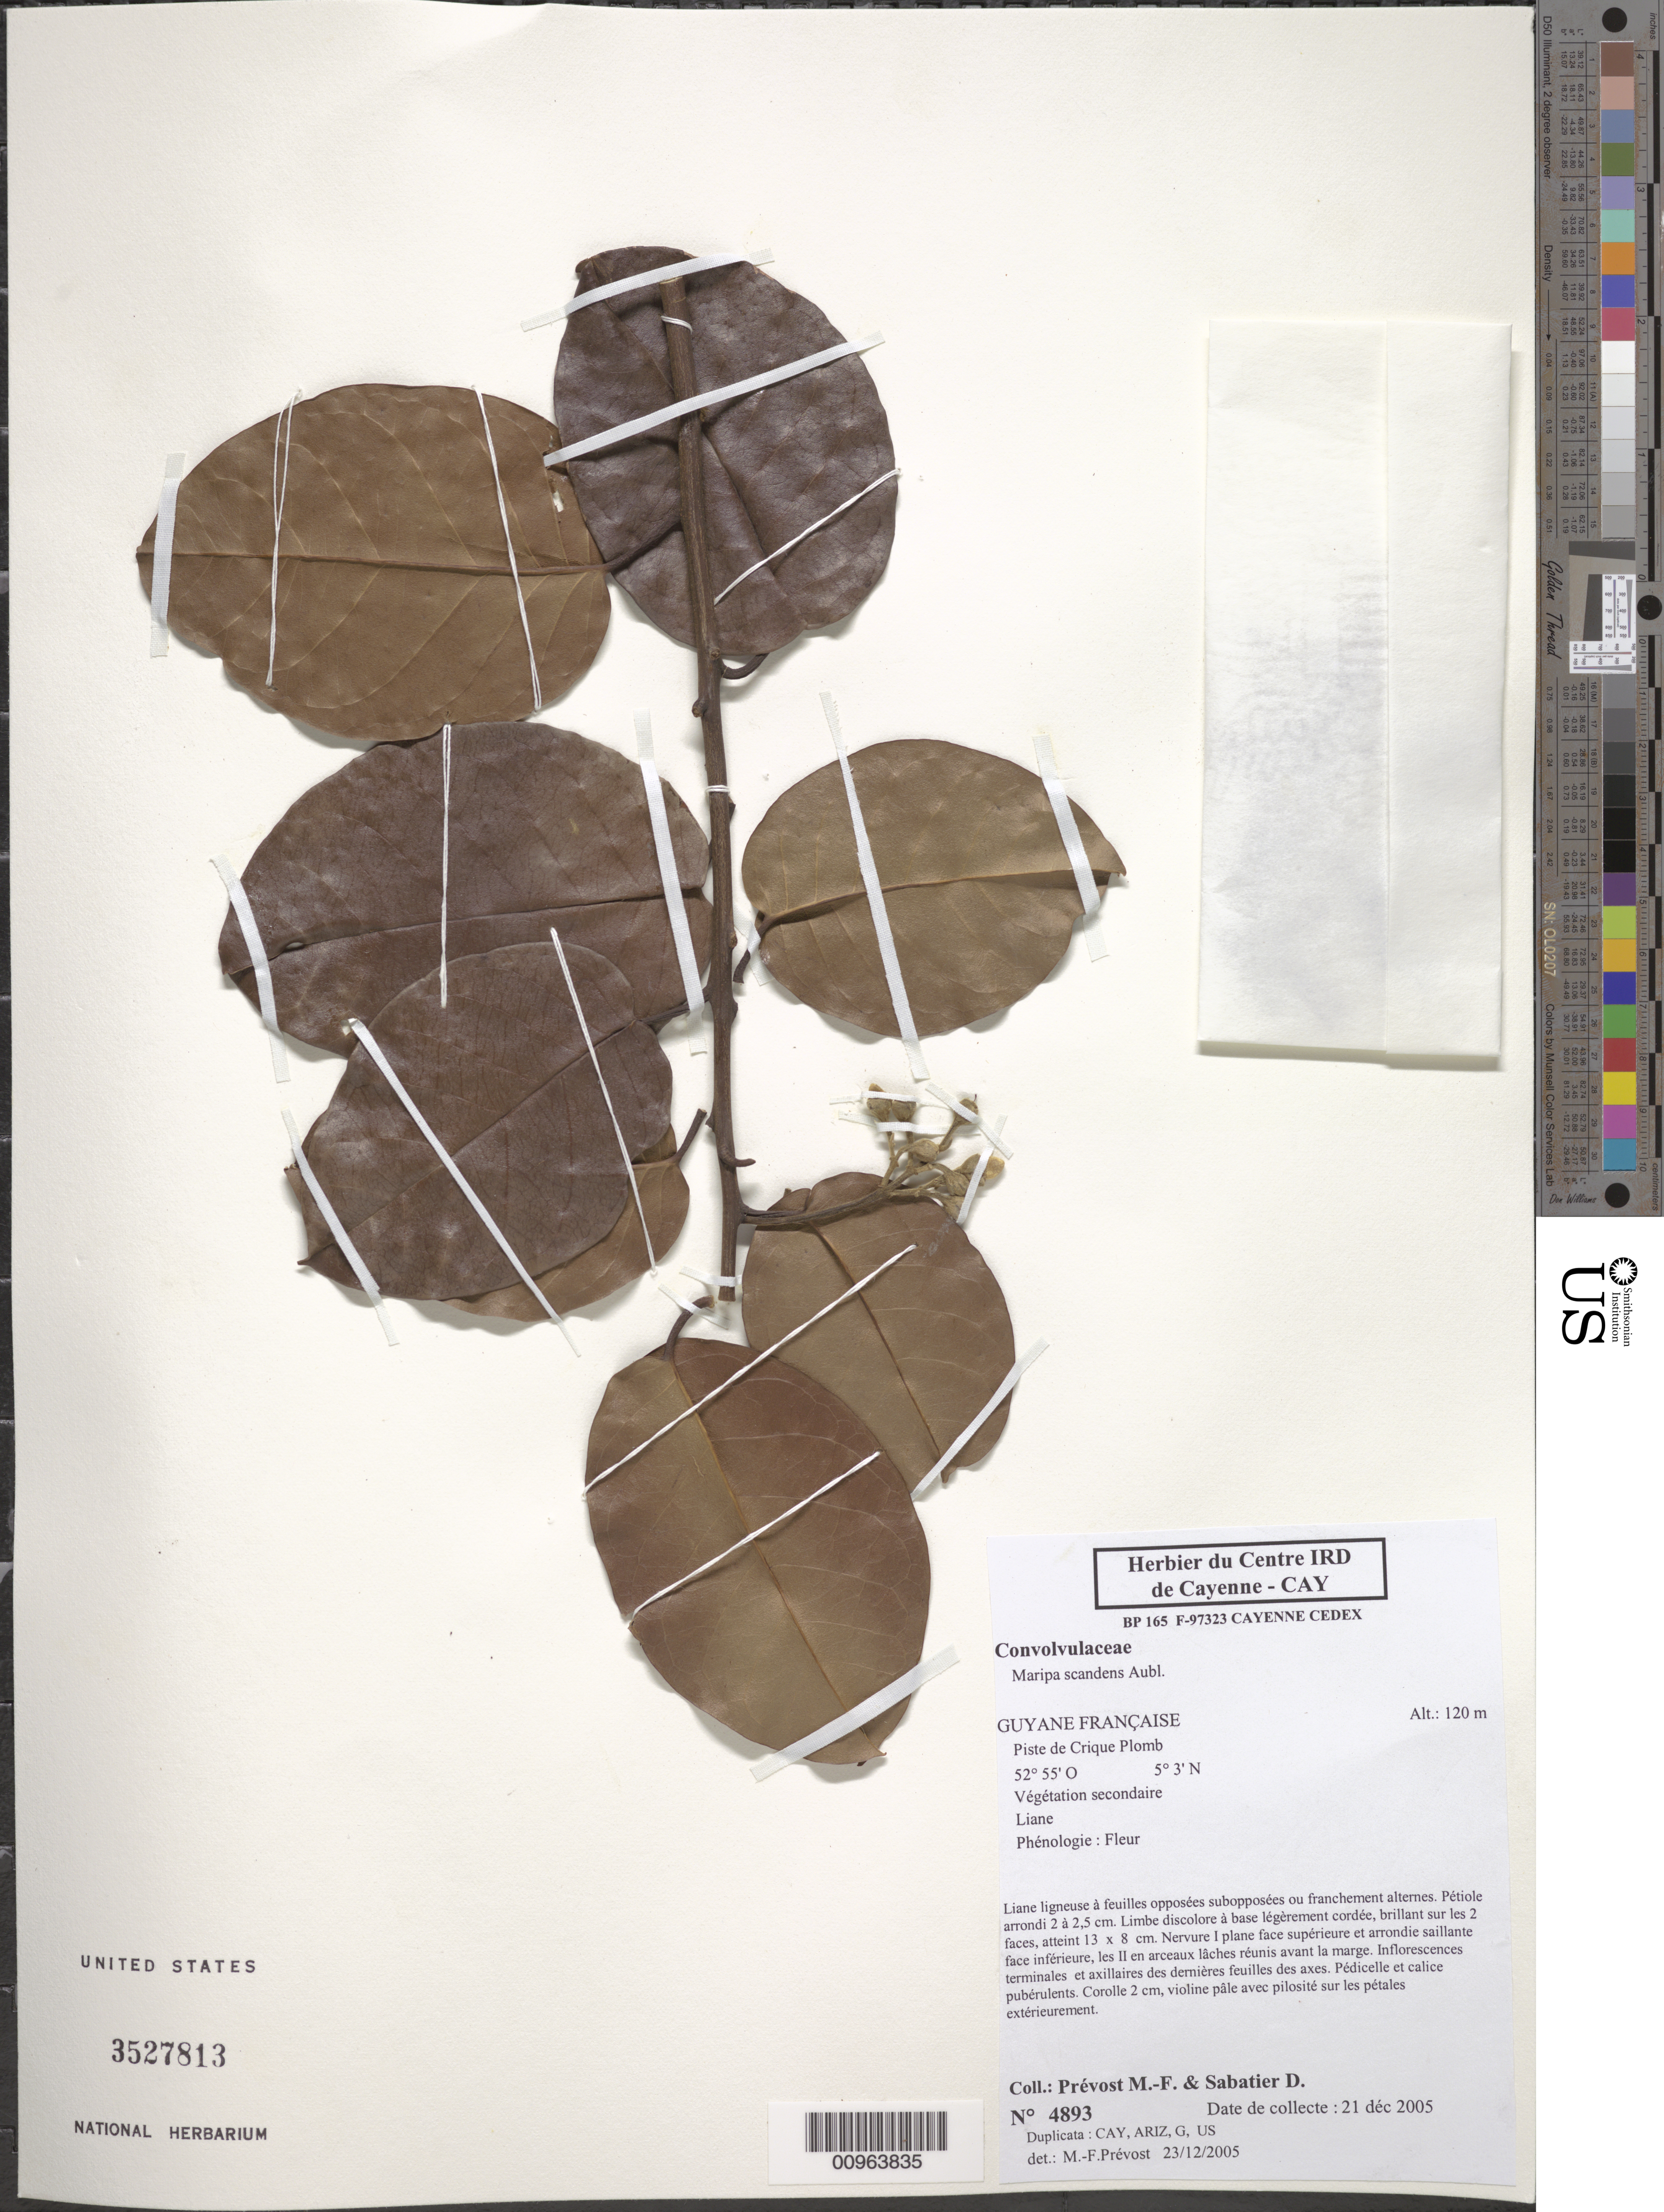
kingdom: Plantae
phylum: Tracheophyta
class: Magnoliopsida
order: Solanales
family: Convolvulaceae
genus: Maripa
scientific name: Maripa scandens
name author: Aubl.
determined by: Prévost, M.-F.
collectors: M.-F. Prévost & D. Sabatier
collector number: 4893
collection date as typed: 21-Dec-05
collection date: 2005-12-21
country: French Guiana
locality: Piste de Crique Plomb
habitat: Vegetation secondaire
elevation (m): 120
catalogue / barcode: US 3527813